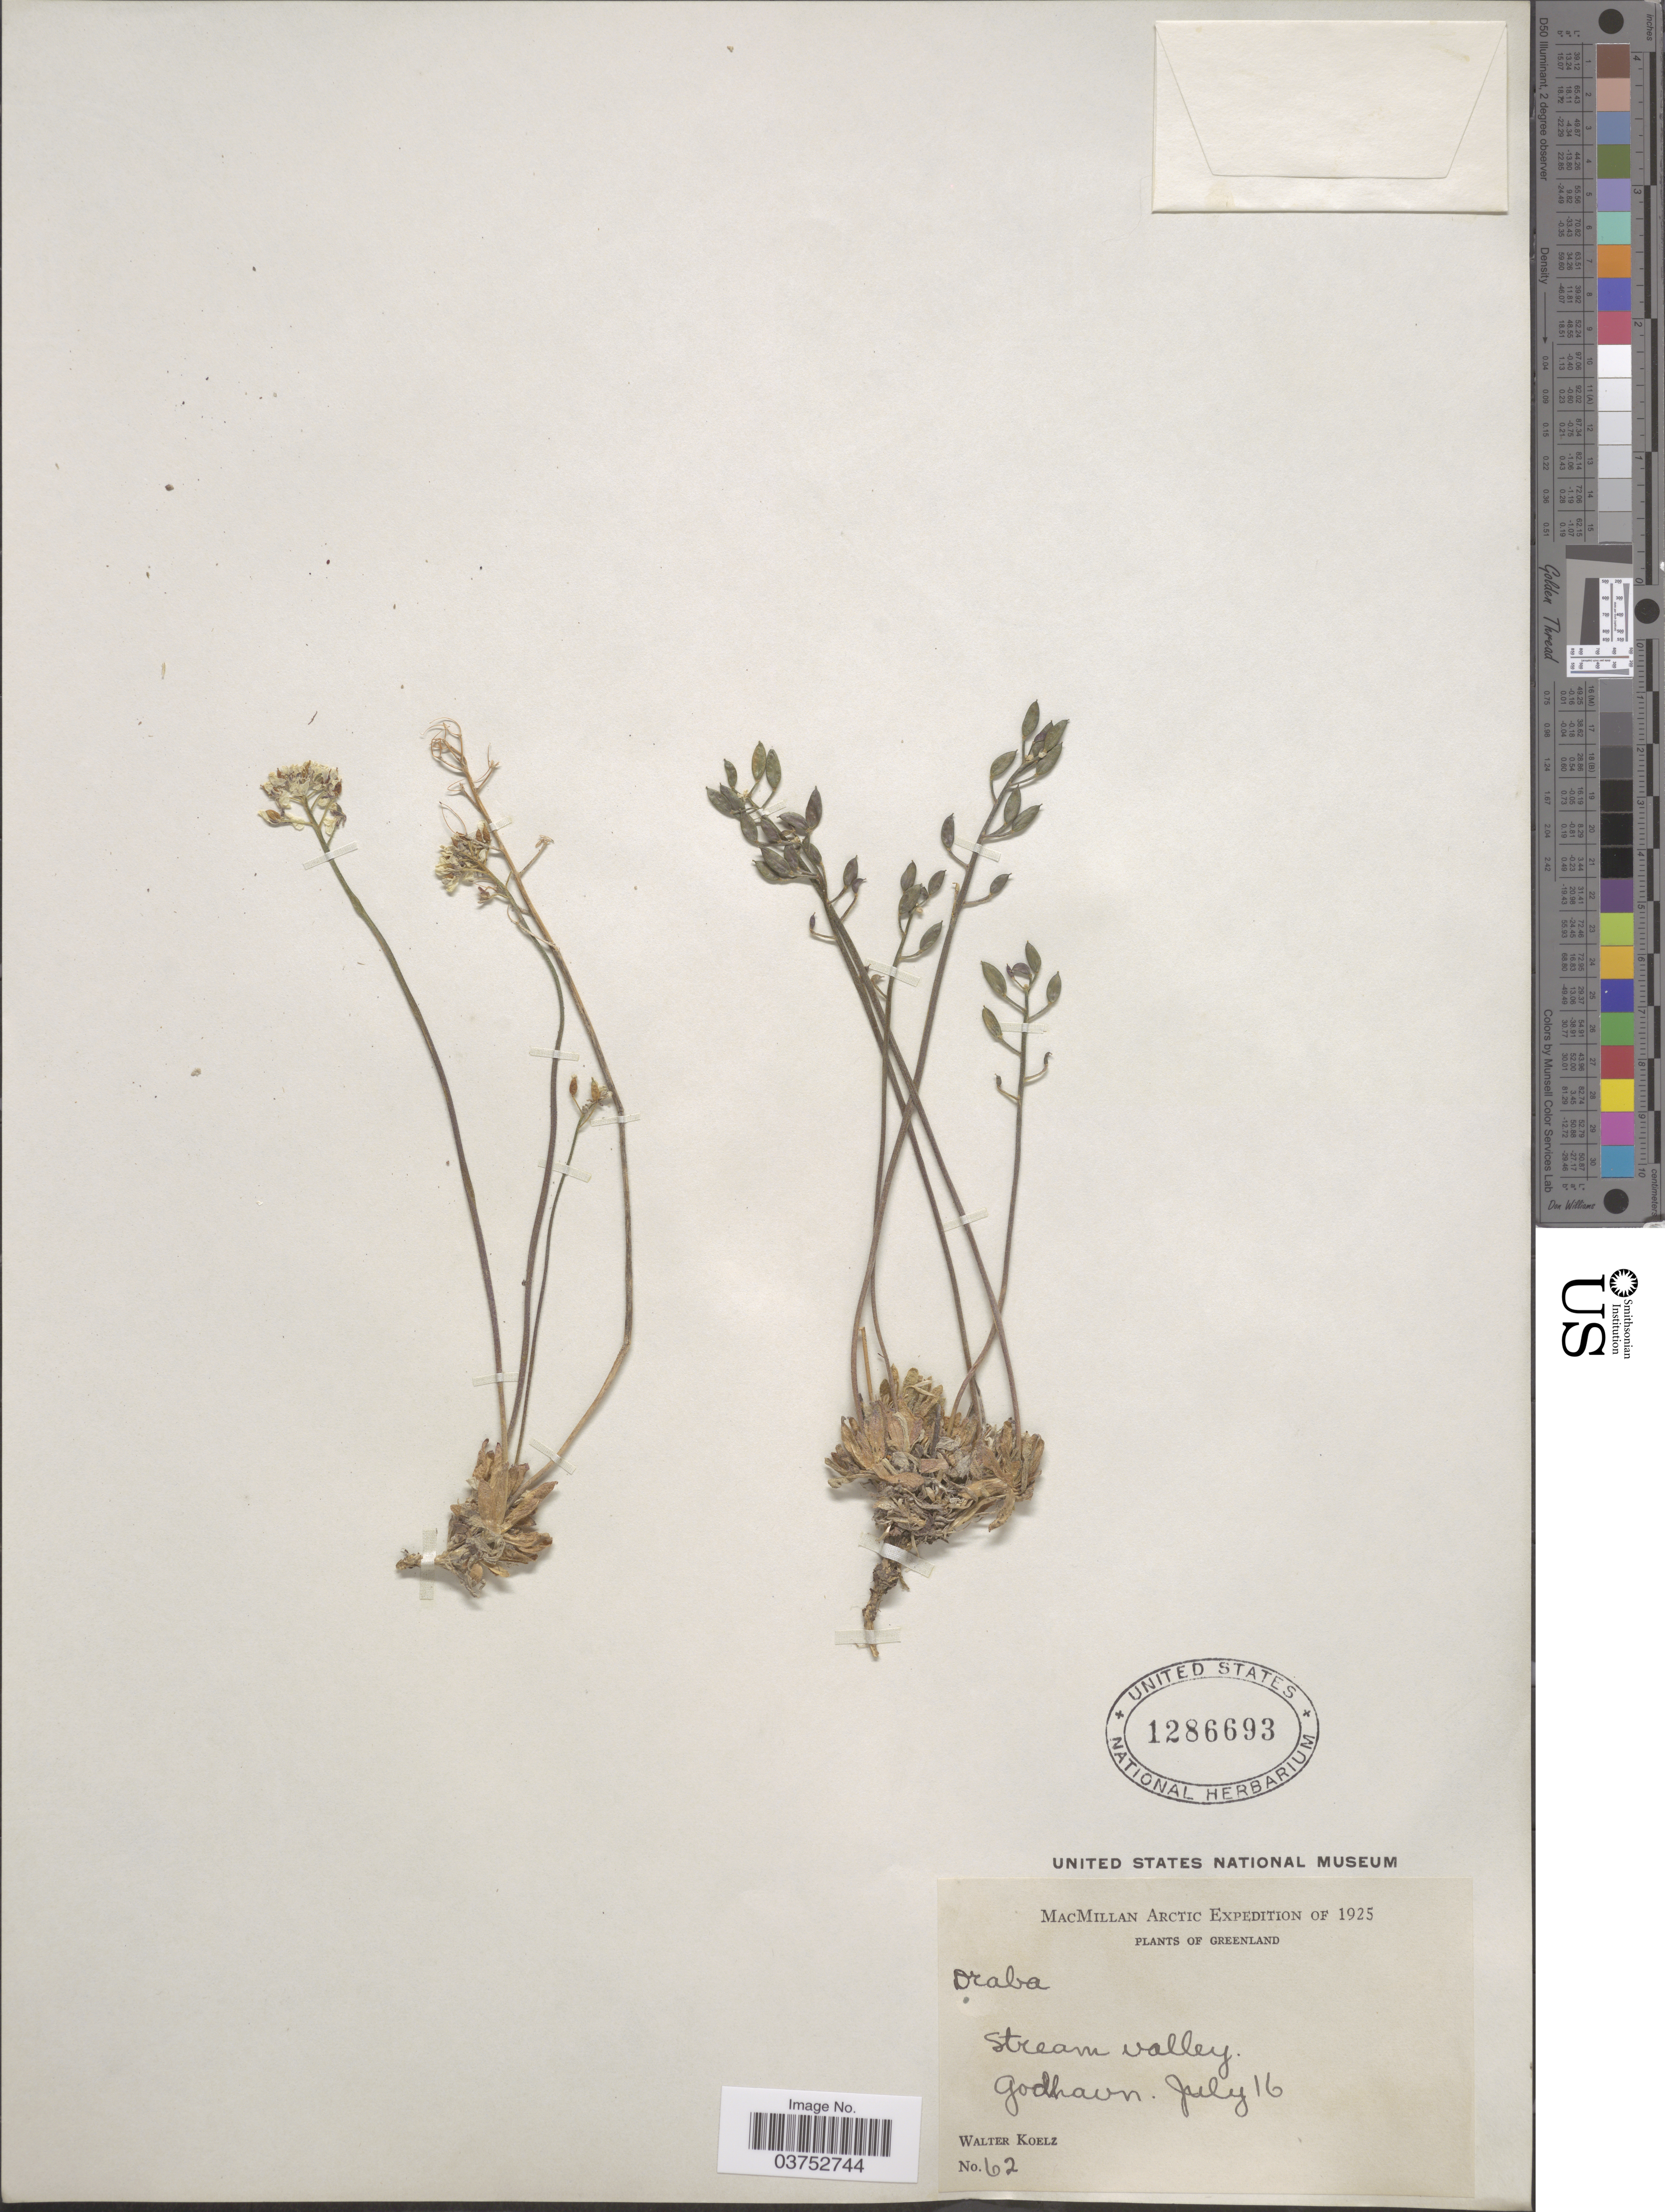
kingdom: Plantae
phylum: Tracheophyta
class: Magnoliopsida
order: Brassicales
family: Brassicaceae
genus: Draba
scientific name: Draba sp.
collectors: W. N. Koelz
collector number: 62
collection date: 1925-07-16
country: Greenland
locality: Godhavn.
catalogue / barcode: US 1286693